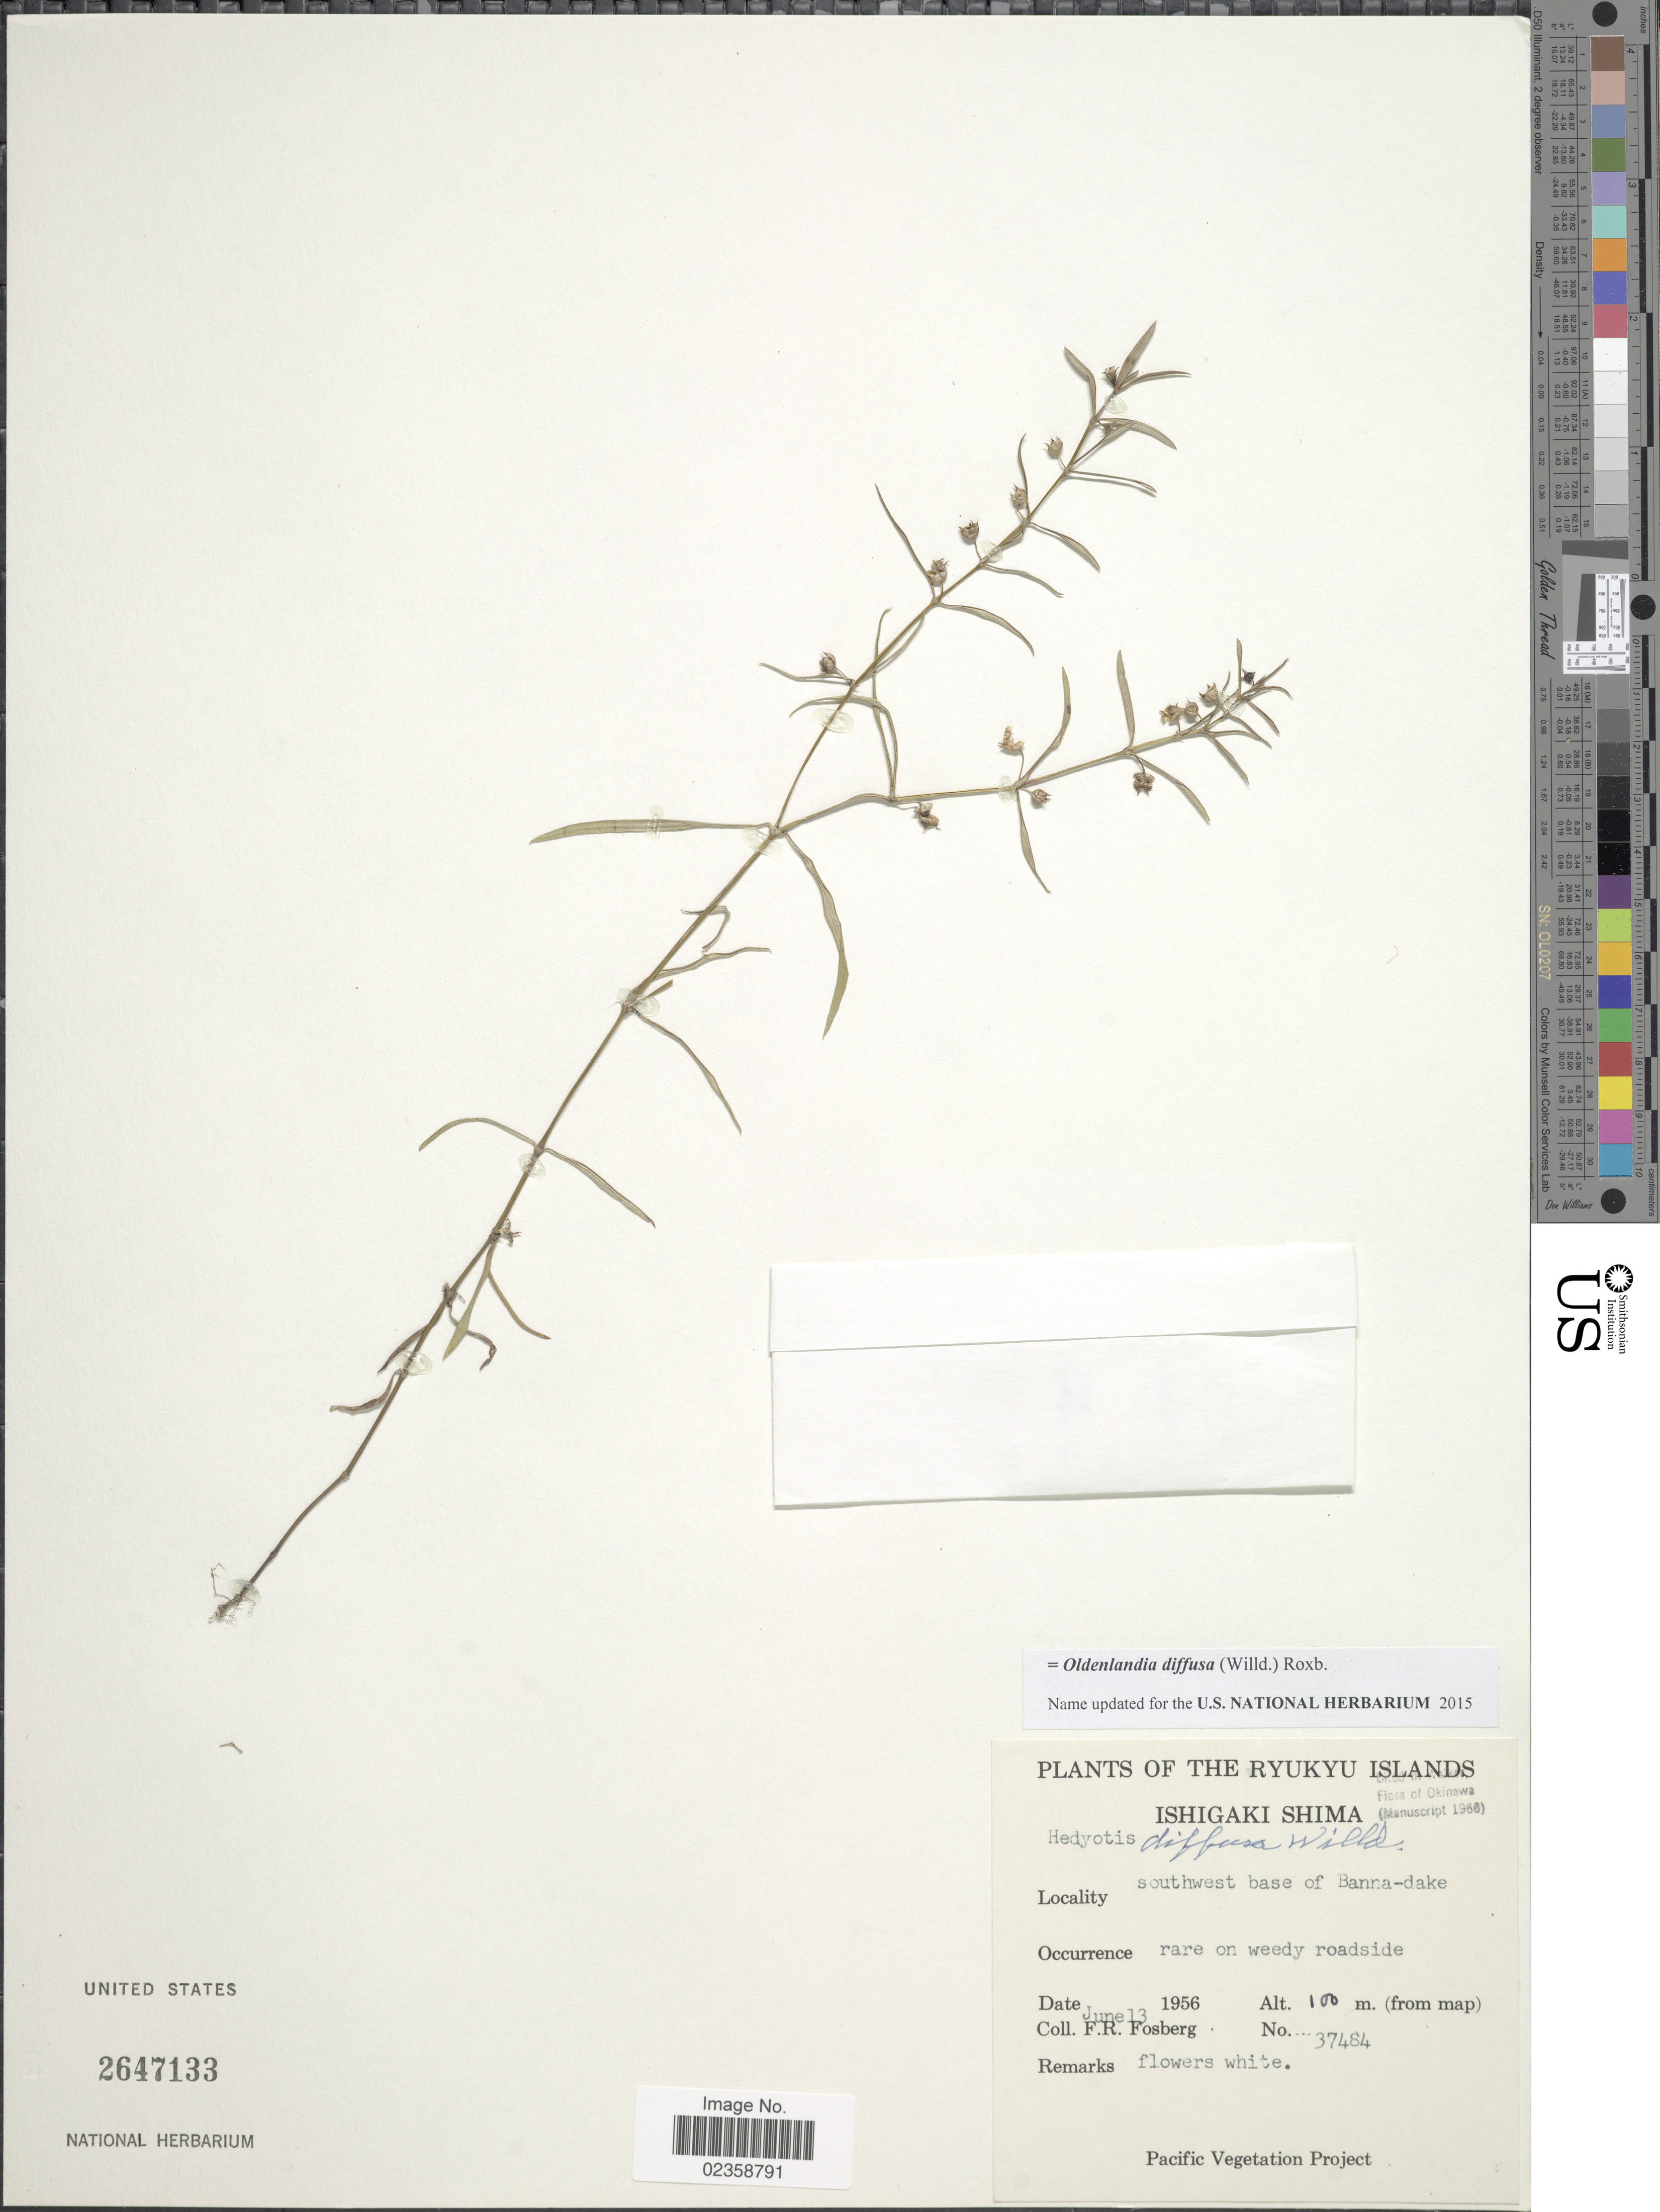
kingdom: Plantae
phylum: Tracheophyta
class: Magnoliopsida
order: Gentianales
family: Rubiaceae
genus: Oldenlandia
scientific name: Oldenlandia diffusa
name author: (Willd.) Roxb.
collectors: F. R. Fosberg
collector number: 37484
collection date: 1956-06-13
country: Japan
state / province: Okinawa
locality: Ryukyu Islands. Ishigaki Shima. Southwest base of Banna-dake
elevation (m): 100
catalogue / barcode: US 2647133